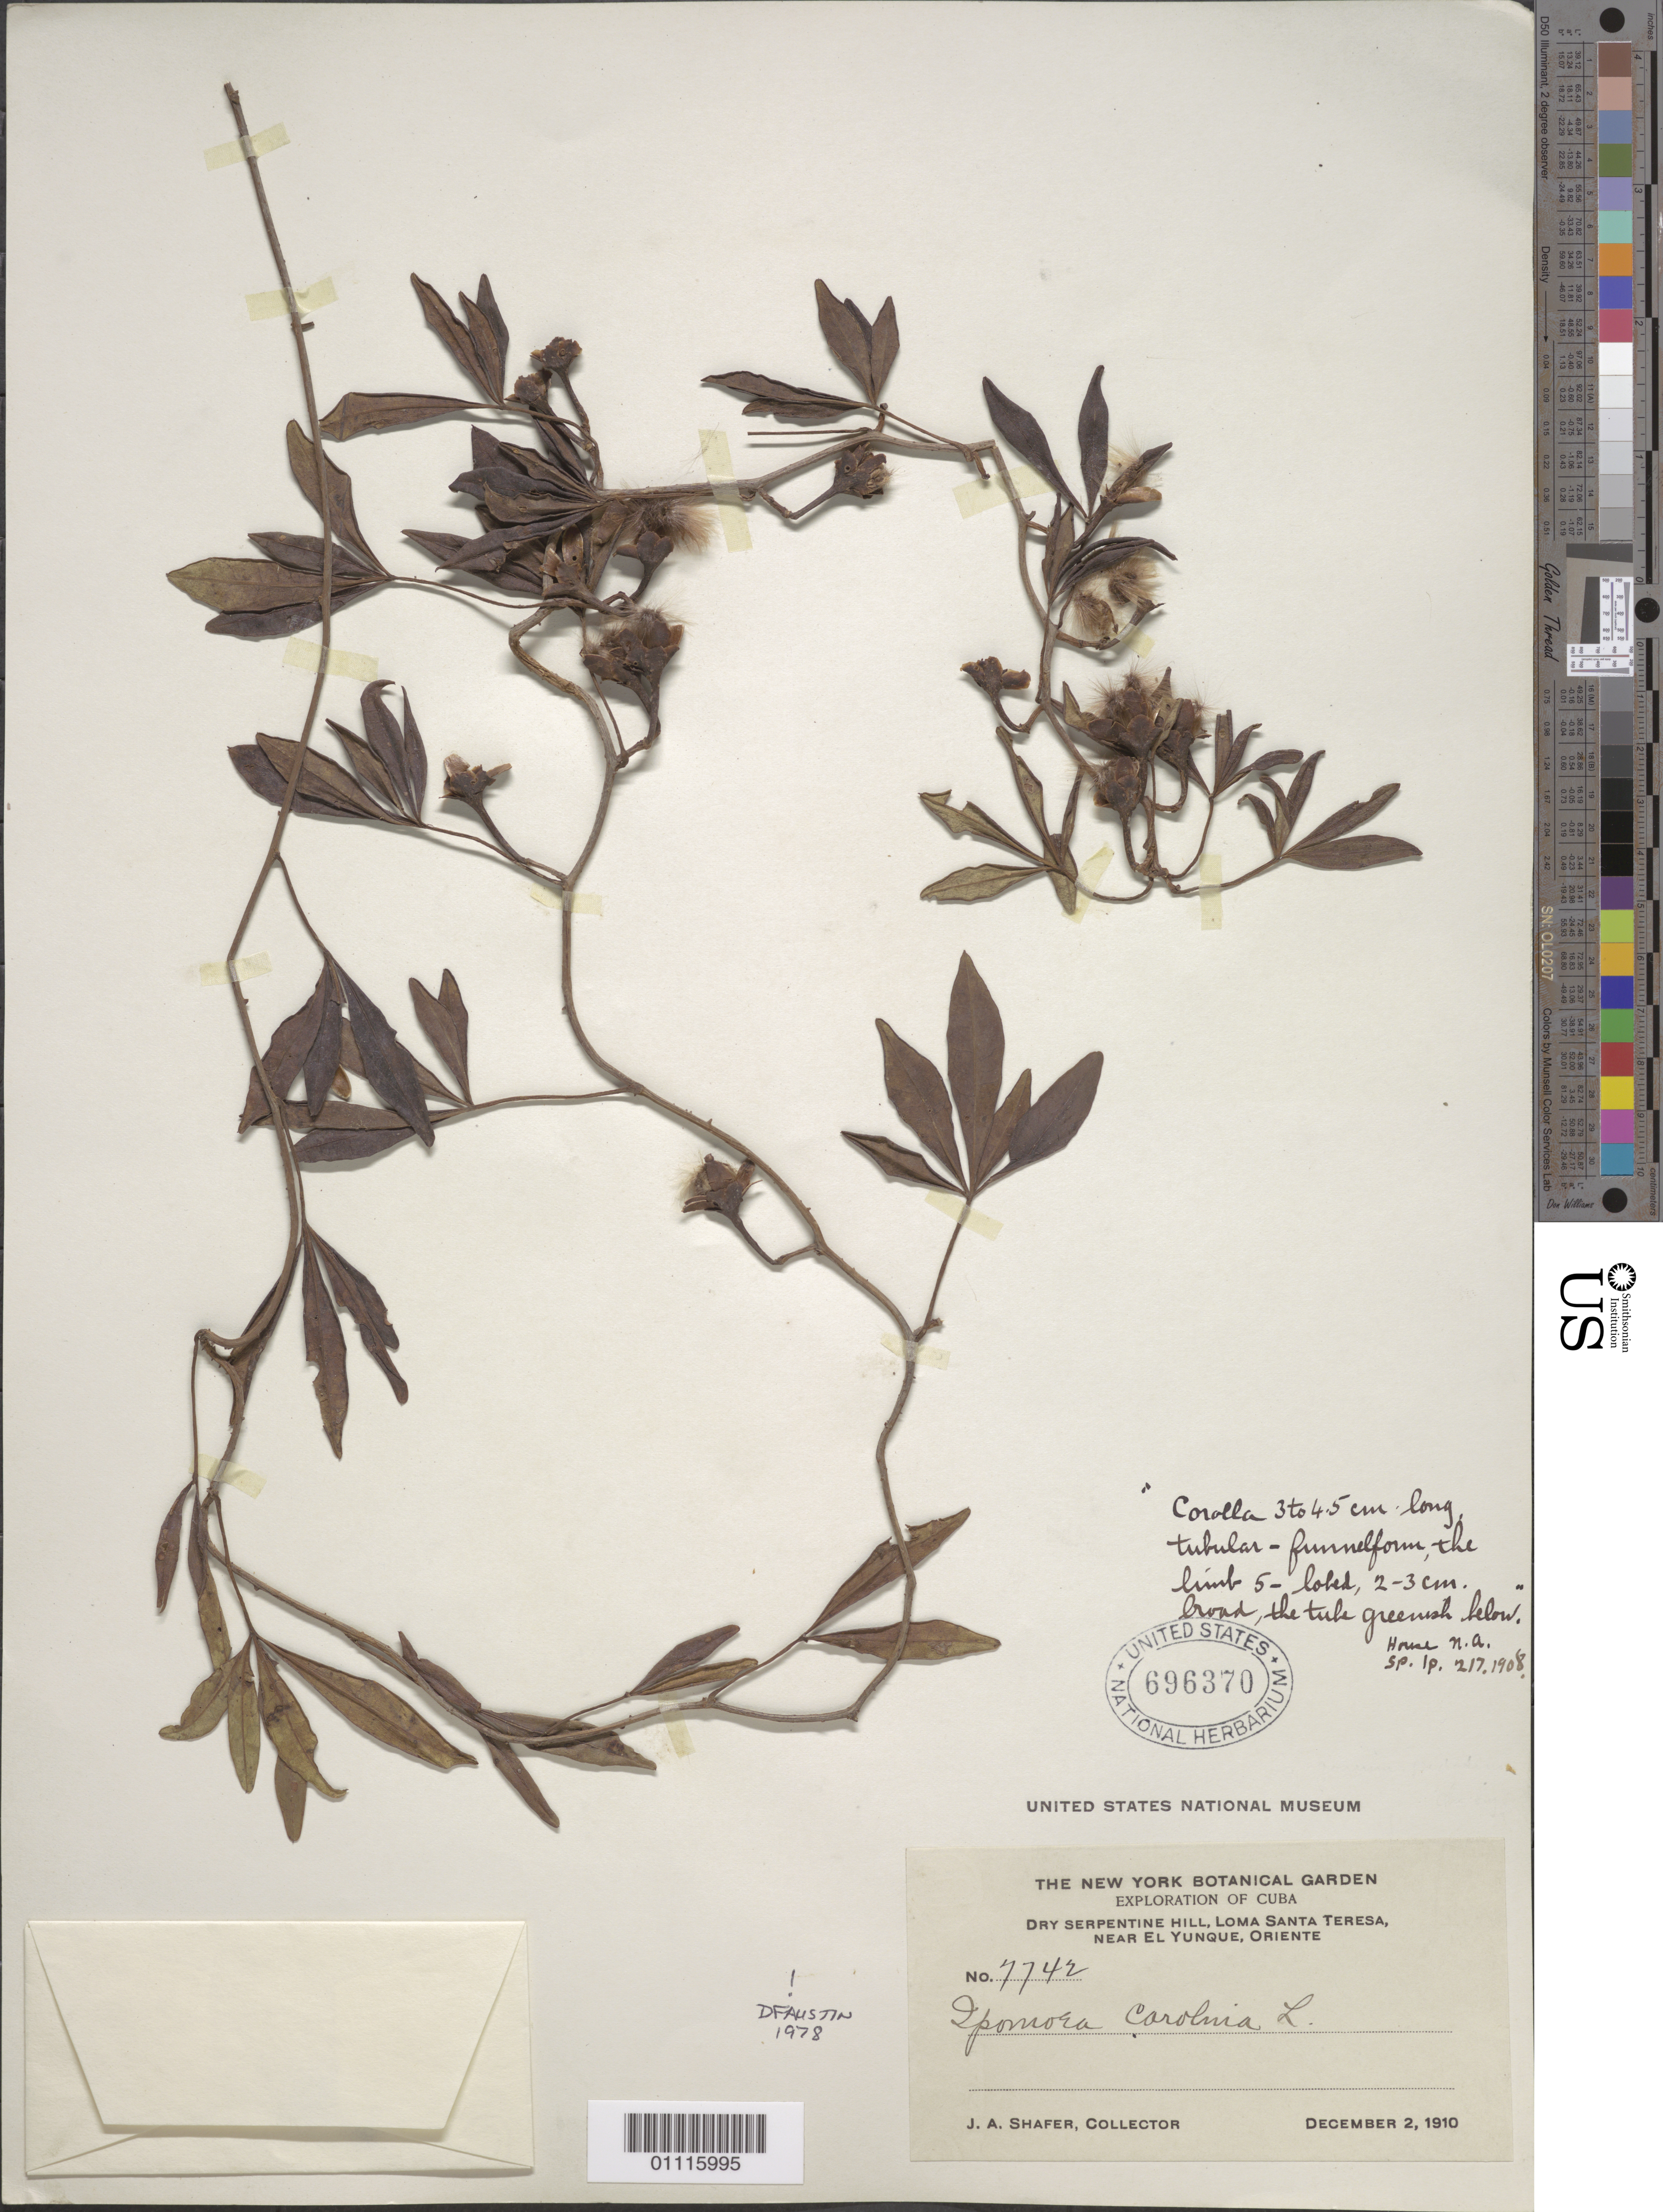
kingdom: Plantae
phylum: Tracheophyta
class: Magnoliopsida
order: Solanales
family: Convolvulaceae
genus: Ipomoea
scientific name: Ipomoea carolina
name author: L.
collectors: J. A. Shafer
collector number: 7742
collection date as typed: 02 Dec 1910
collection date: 1910-12-02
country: Cuba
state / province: Guantánamo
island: Cuba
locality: Dry serpentine hill, Loma Santa Teresa, near El Yunque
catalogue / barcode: US 696370